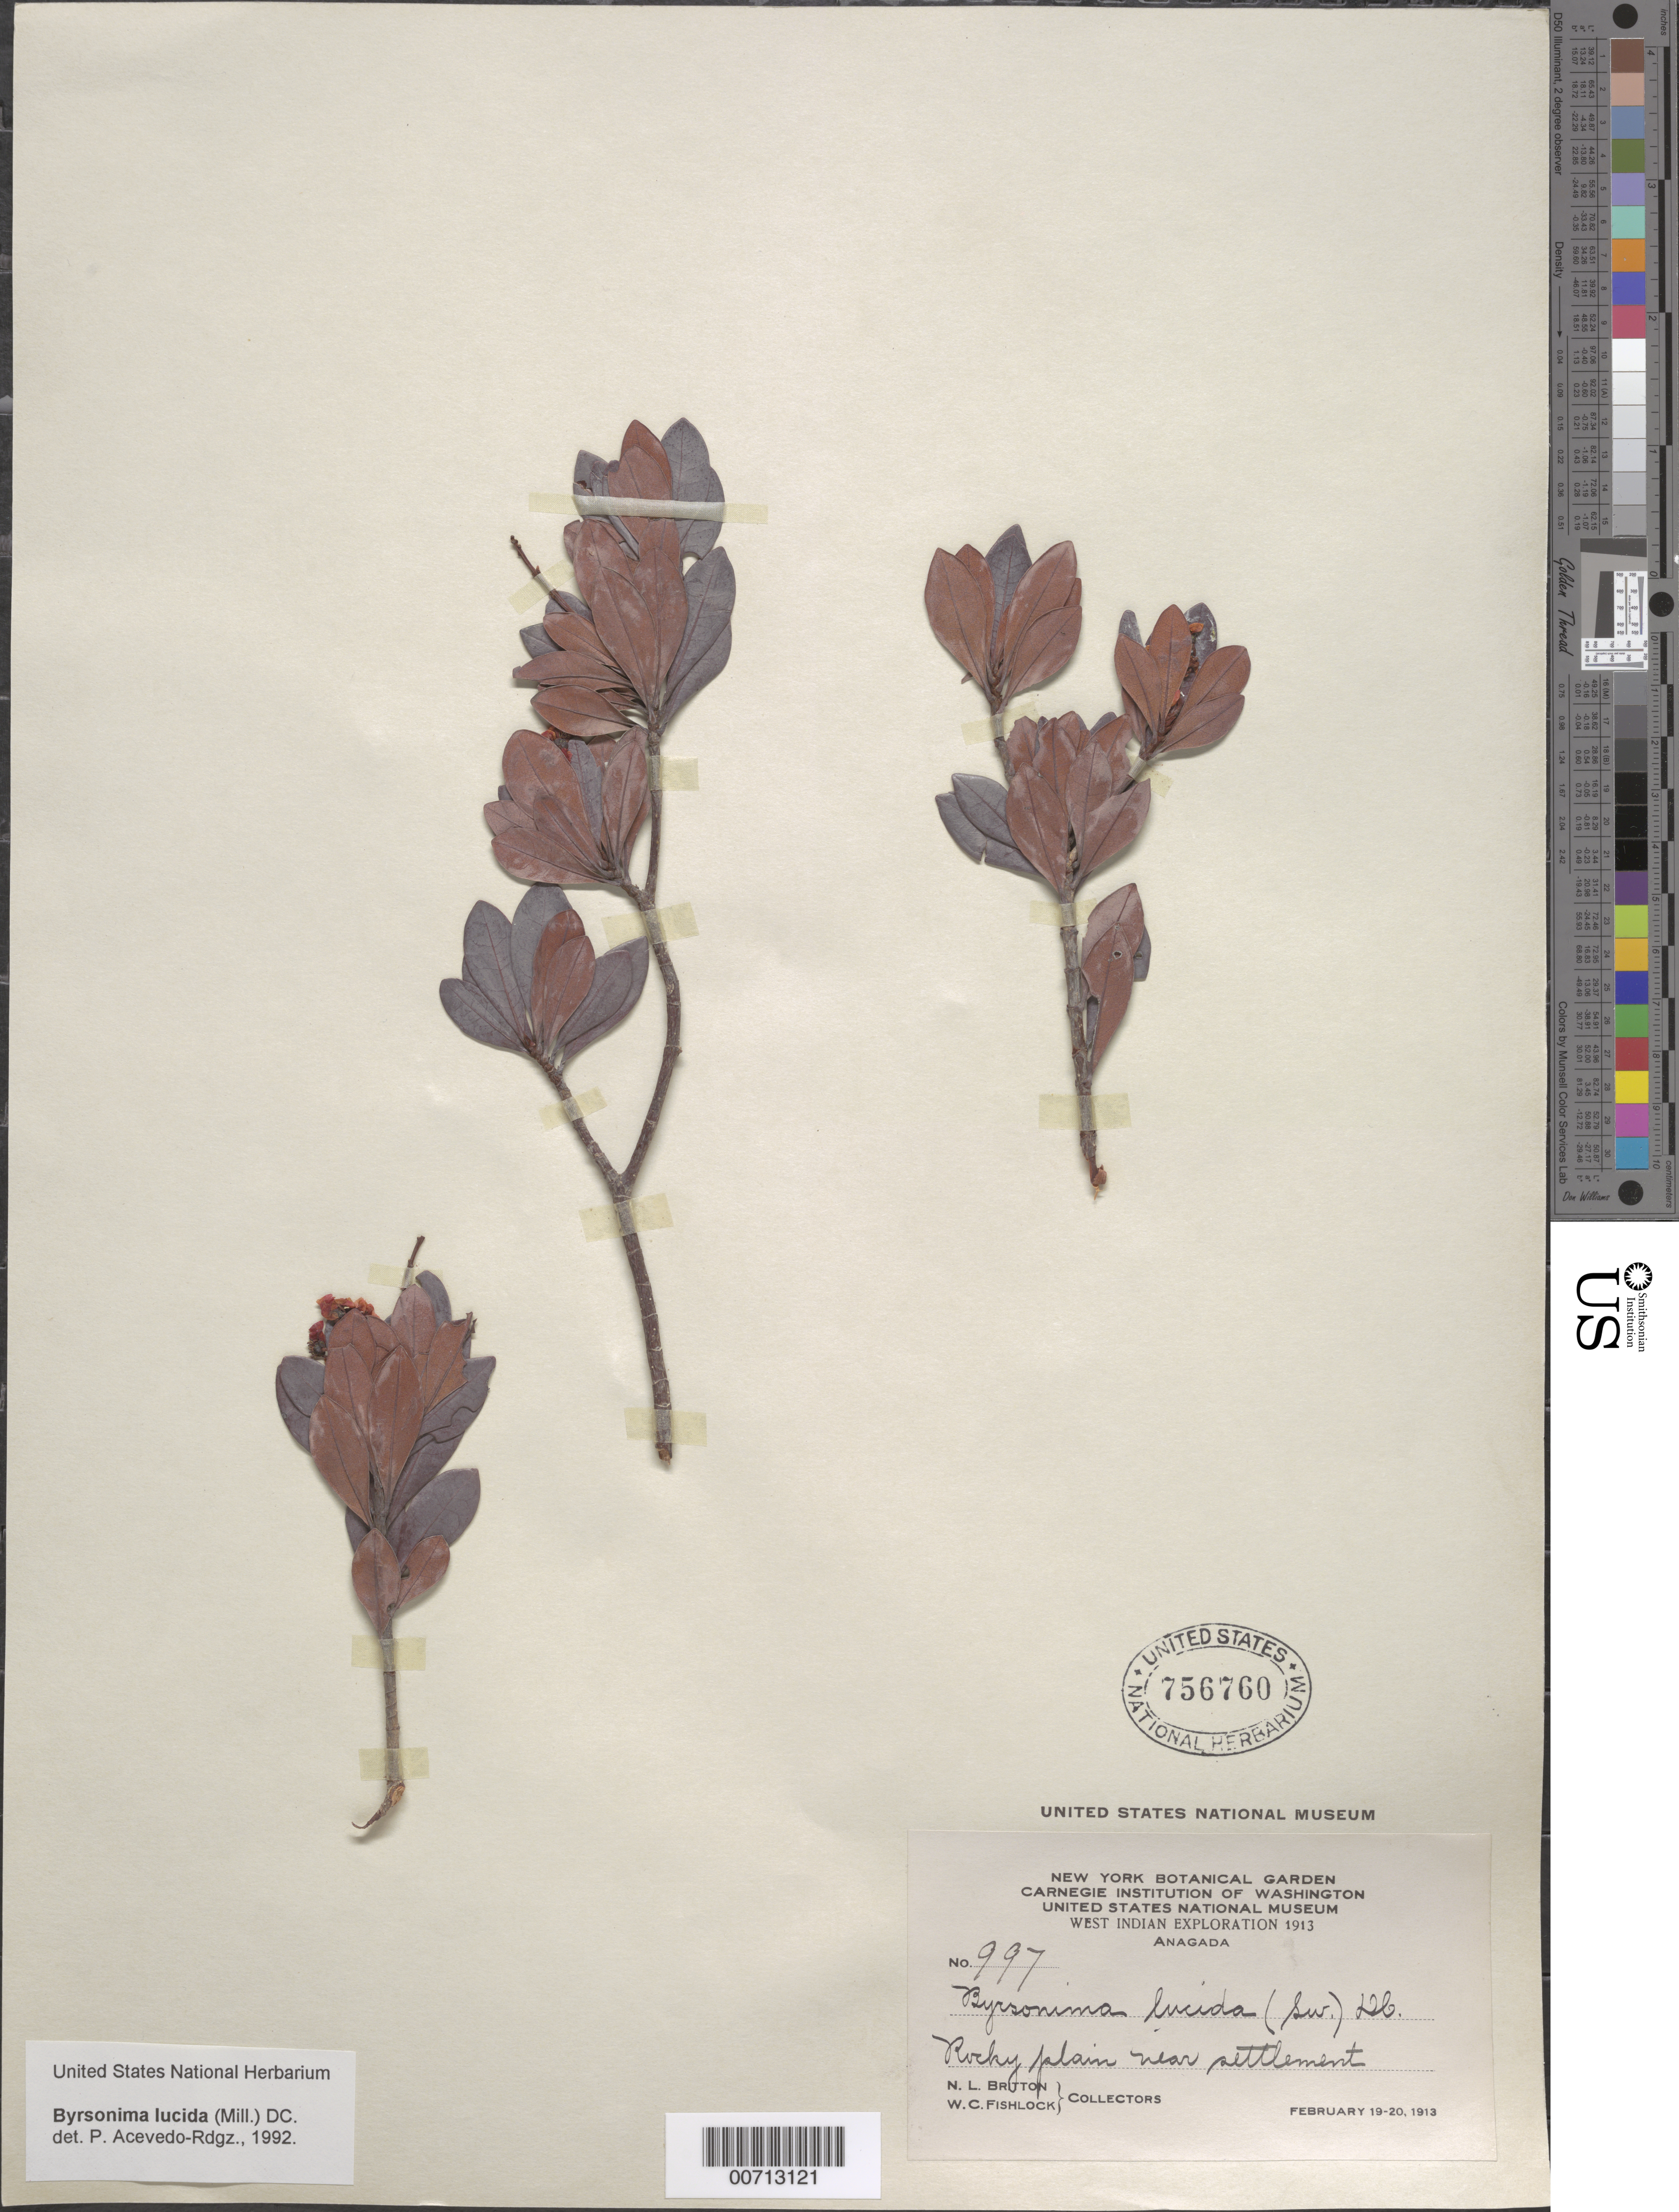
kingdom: Plantae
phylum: Tracheophyta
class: Magnoliopsida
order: Malpighiales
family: Malpighiaceae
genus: Byrsonima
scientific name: Byrsonima lucida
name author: (Mill.) DC.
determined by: Acevedo-Rodríguez, P., (BOT), Smithsonian Institution - National Museum of Natural History (UNITED STATES)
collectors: N. Britton & W. Fishlock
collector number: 997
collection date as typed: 19 Feb 1913 and 20 Feb 1913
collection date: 1913-02-19,1913-02-20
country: British Virgin Islands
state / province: Anegada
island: Anegada Island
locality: Settlement, near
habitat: Rocky plain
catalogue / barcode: US 756760